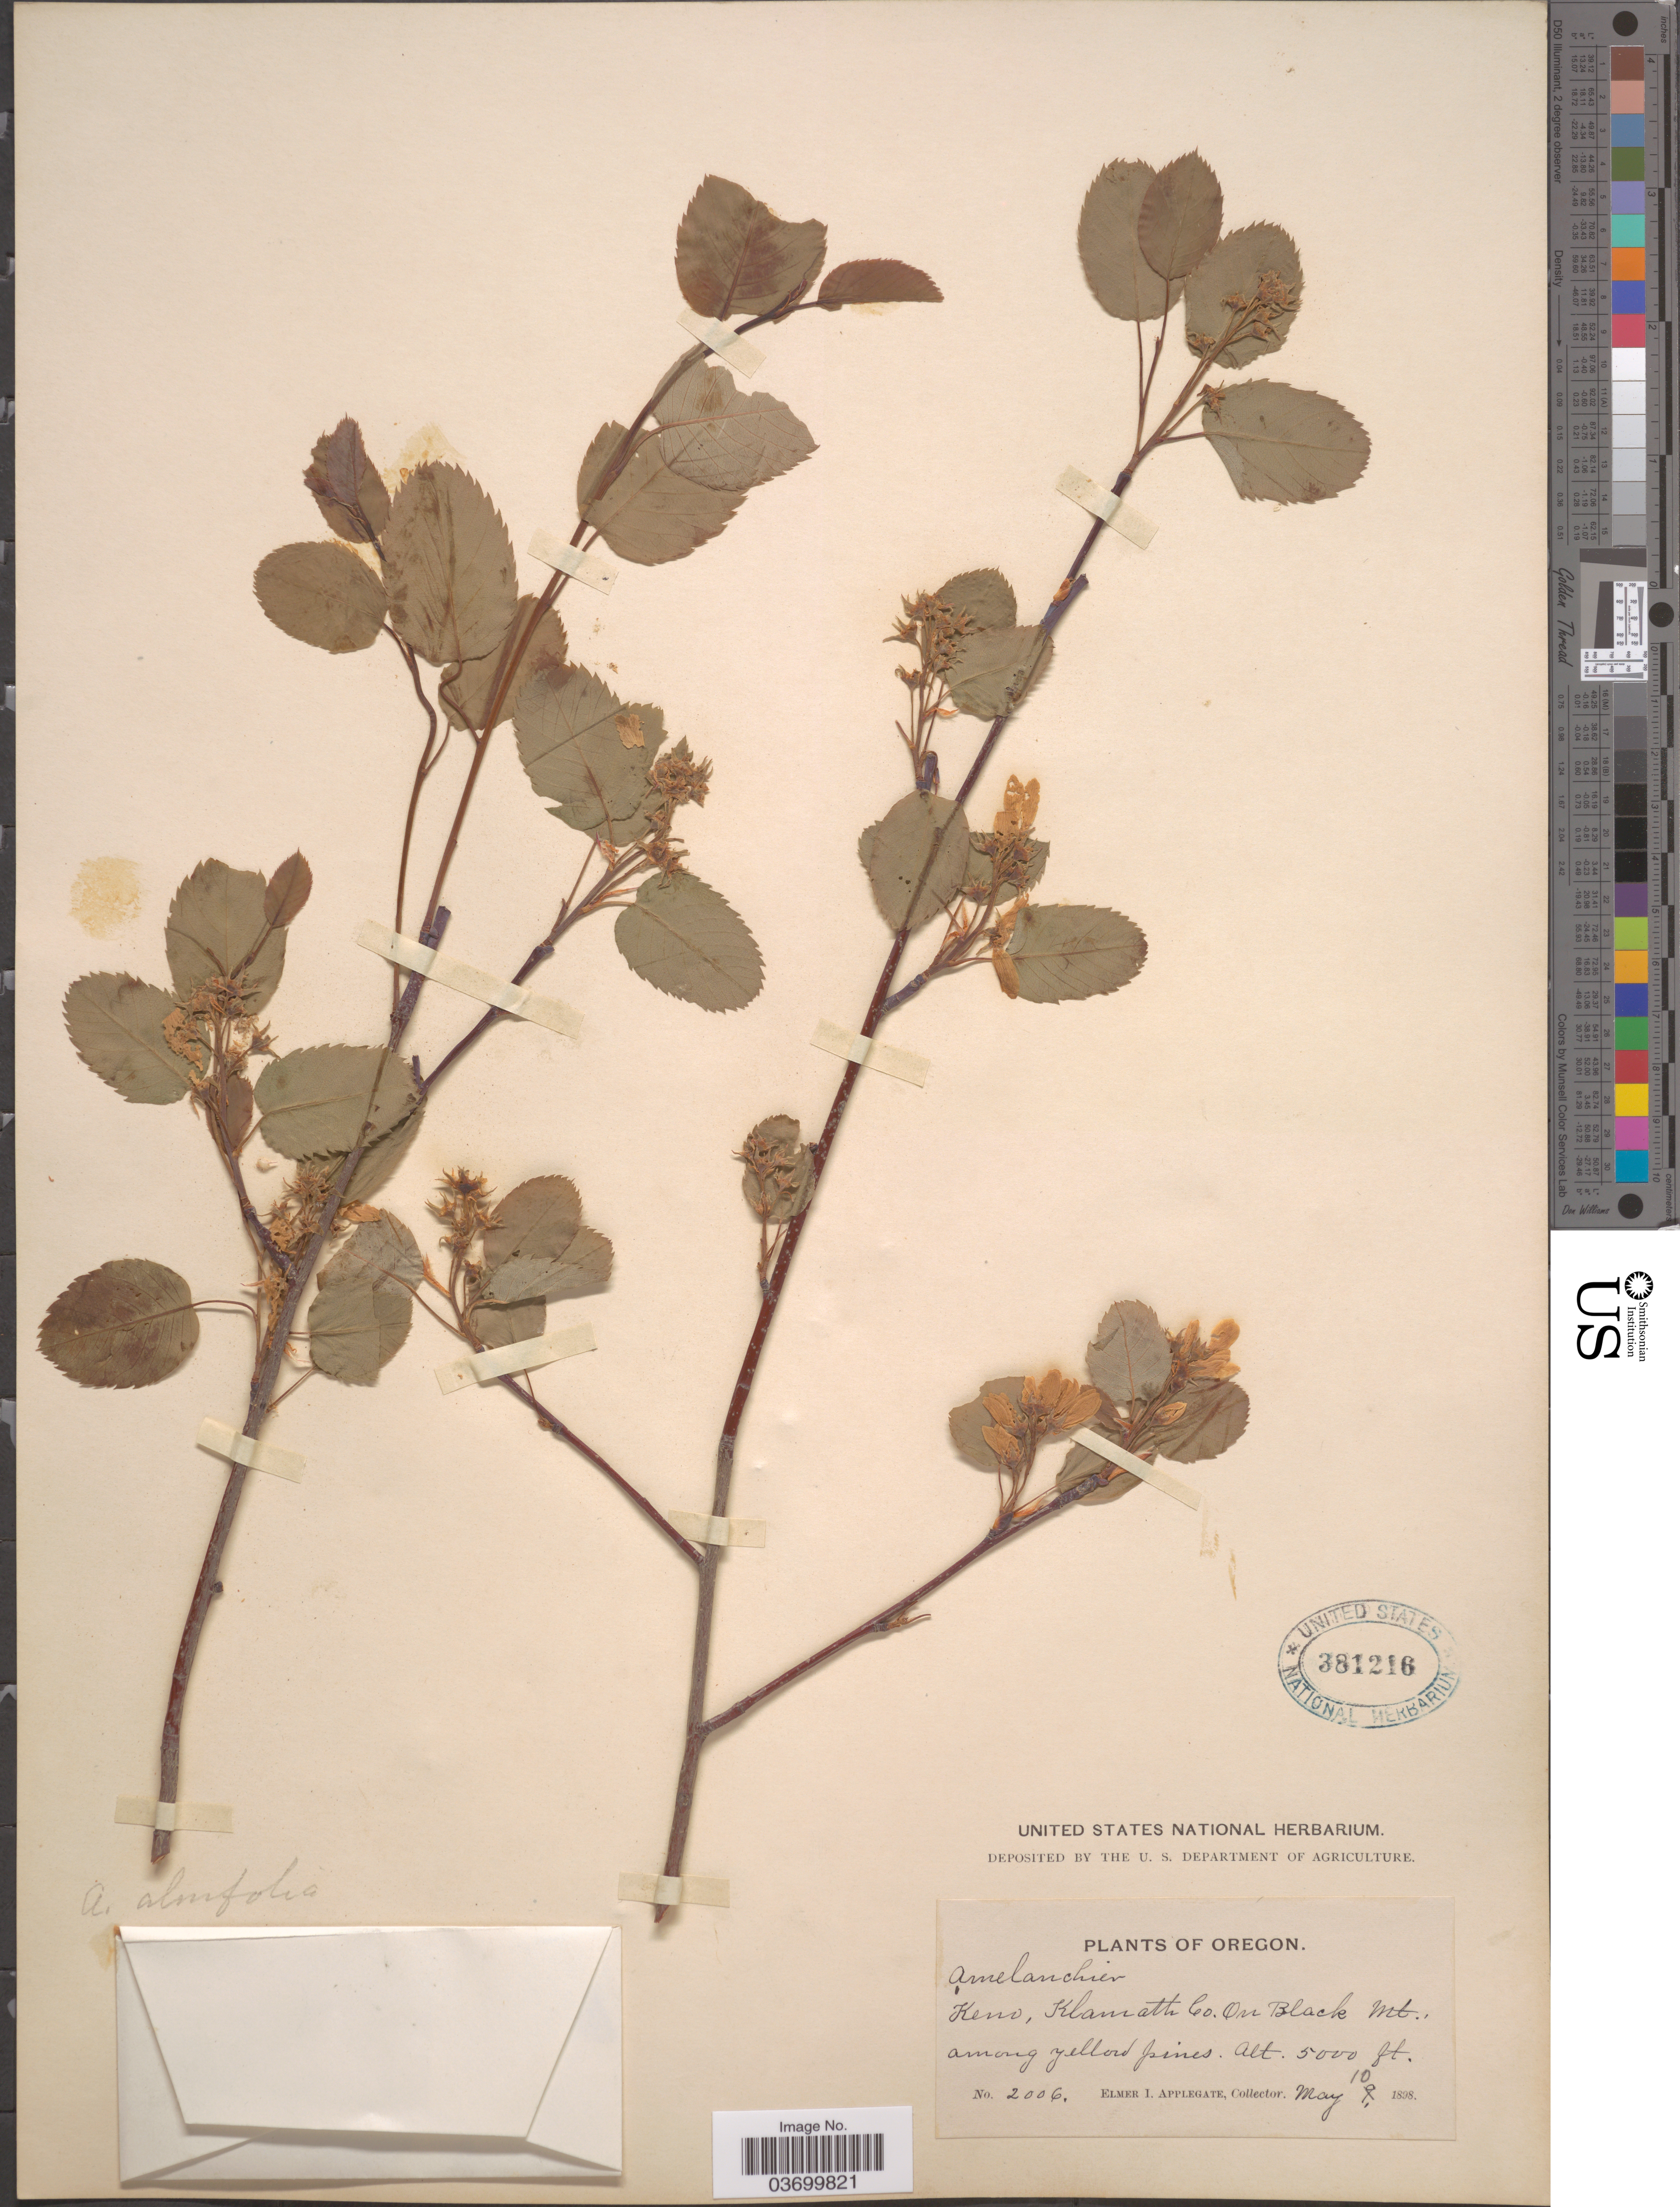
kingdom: Plantae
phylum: Tracheophyta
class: Magnoliopsida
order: Rosales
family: Rosaceae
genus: Amelanchier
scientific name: Amelanchier alnifolia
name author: (Nutt.) Nutt. ex M. Roem.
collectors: E. I. Applegate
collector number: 2006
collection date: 1898-05-10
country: United States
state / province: Oregon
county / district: Klamath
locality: Keno, Klamath Co. on Black Mt., among Yellow pines.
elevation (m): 1524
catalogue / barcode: US 381216